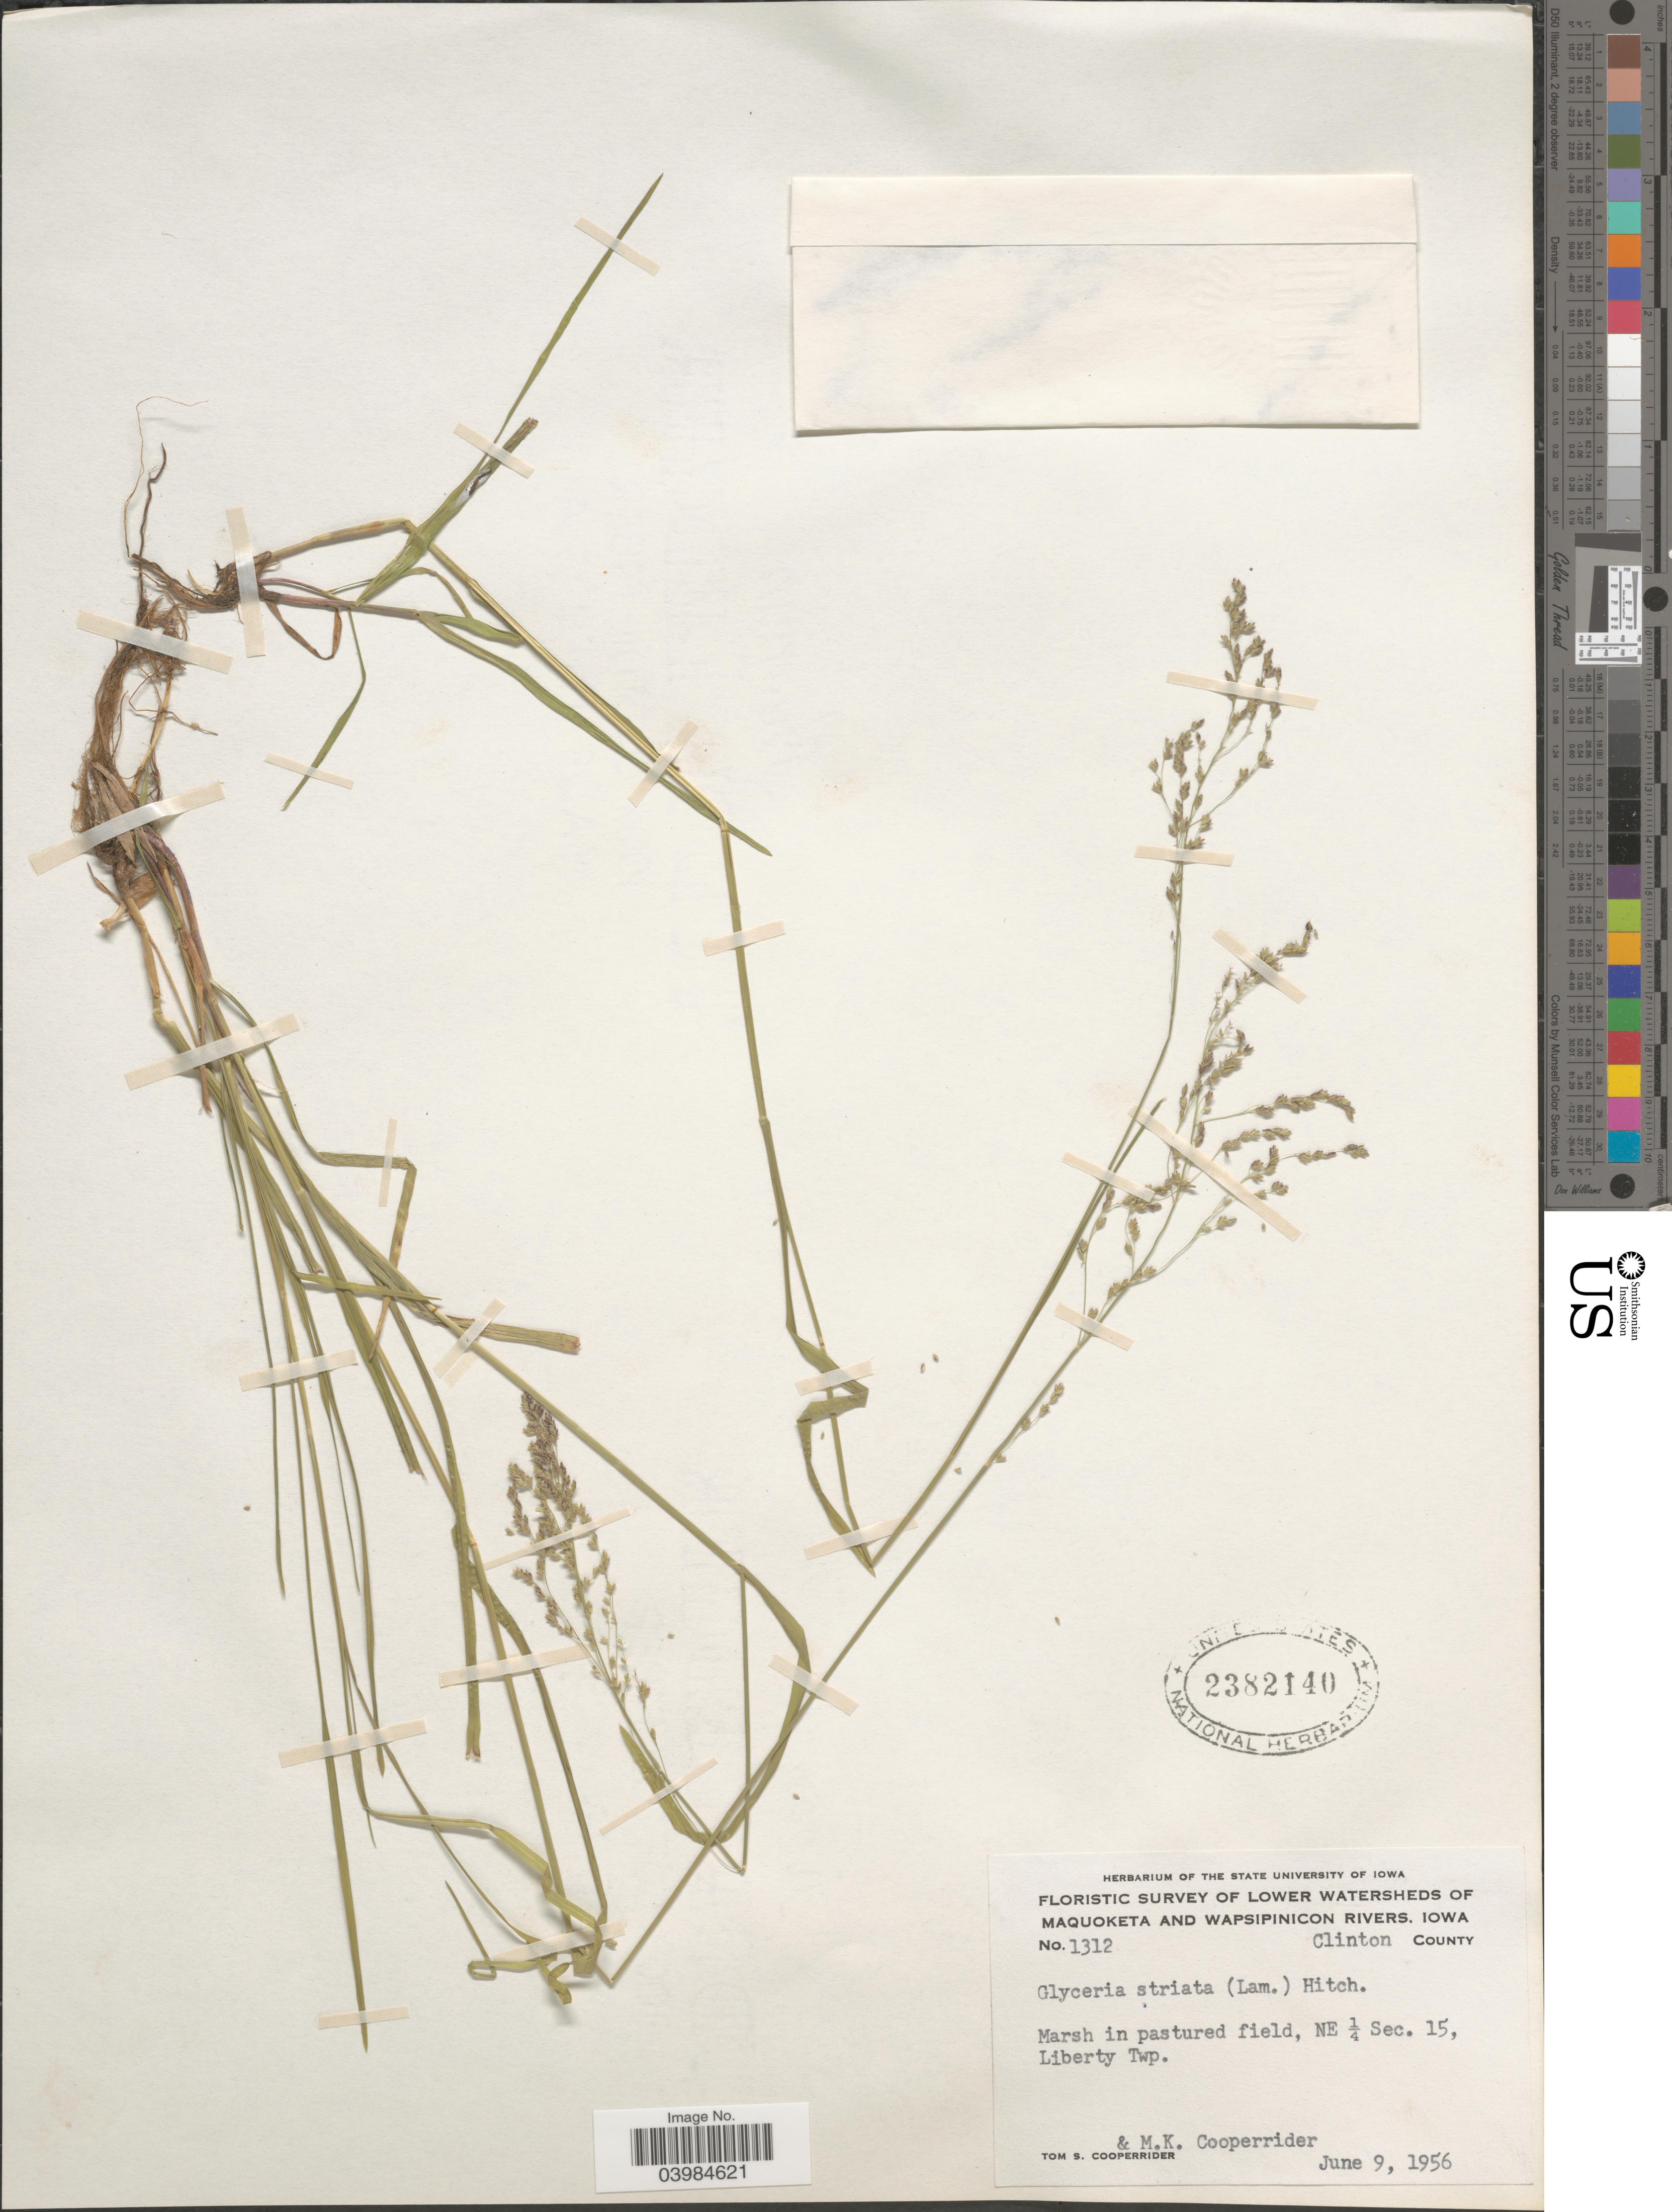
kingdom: Plantae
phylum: Tracheophyta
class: Liliopsida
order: Poales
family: Poaceae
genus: Glyceria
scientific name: Glyceria striata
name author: (Lam.) Hitchc.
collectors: T. S. Cooperrider & M. Cooperrider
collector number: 1312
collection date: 1956-06-09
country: United States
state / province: Iowa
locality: Floristic Survey of Lower Watersheds of Maquoketa and Wapsipinicon Rivers. Clinton County. Marsh in pastured field, NE ¼ Sec. 15, Liberty Twp.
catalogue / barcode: US 2382140